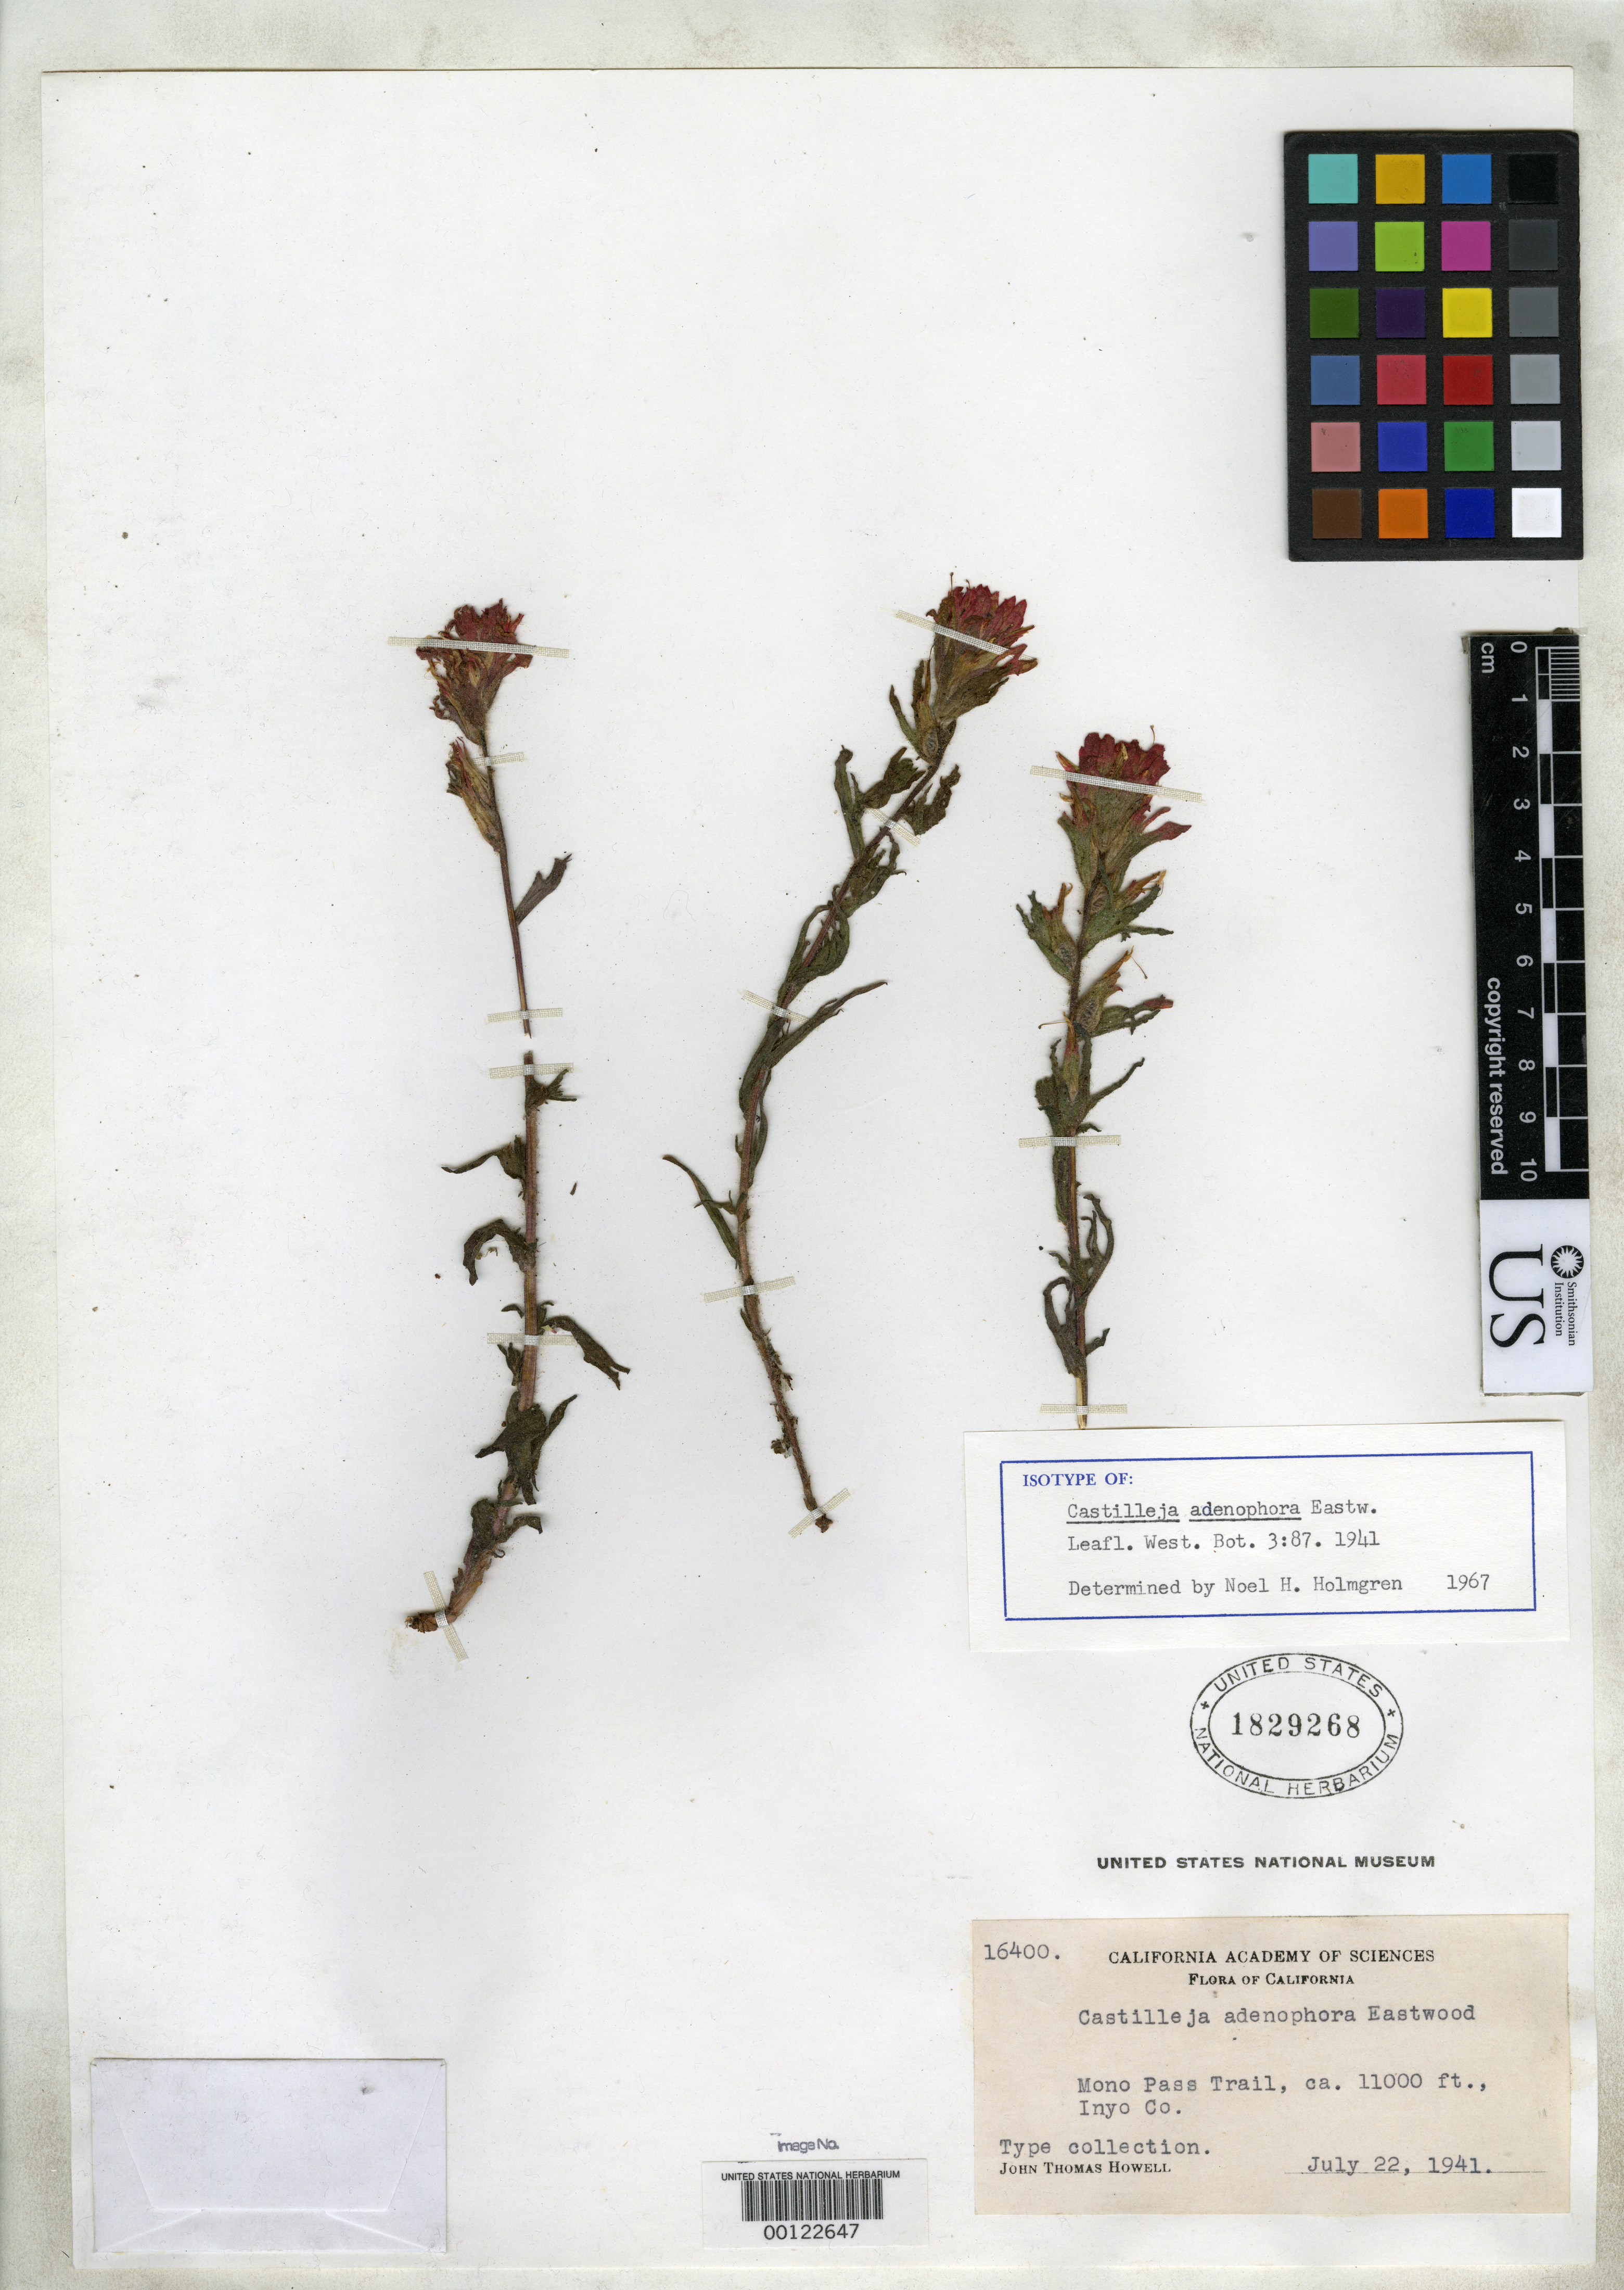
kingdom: Plantae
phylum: Tracheophyta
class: Magnoliopsida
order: Lamiales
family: Orobanchaceae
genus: Castilleja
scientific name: Castilleja adenophora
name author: Eastw.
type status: Isotype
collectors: J. T. Howell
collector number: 16400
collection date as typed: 22 Jul 1941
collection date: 1941-07-22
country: United States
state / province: California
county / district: Inyo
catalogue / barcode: US 1829268